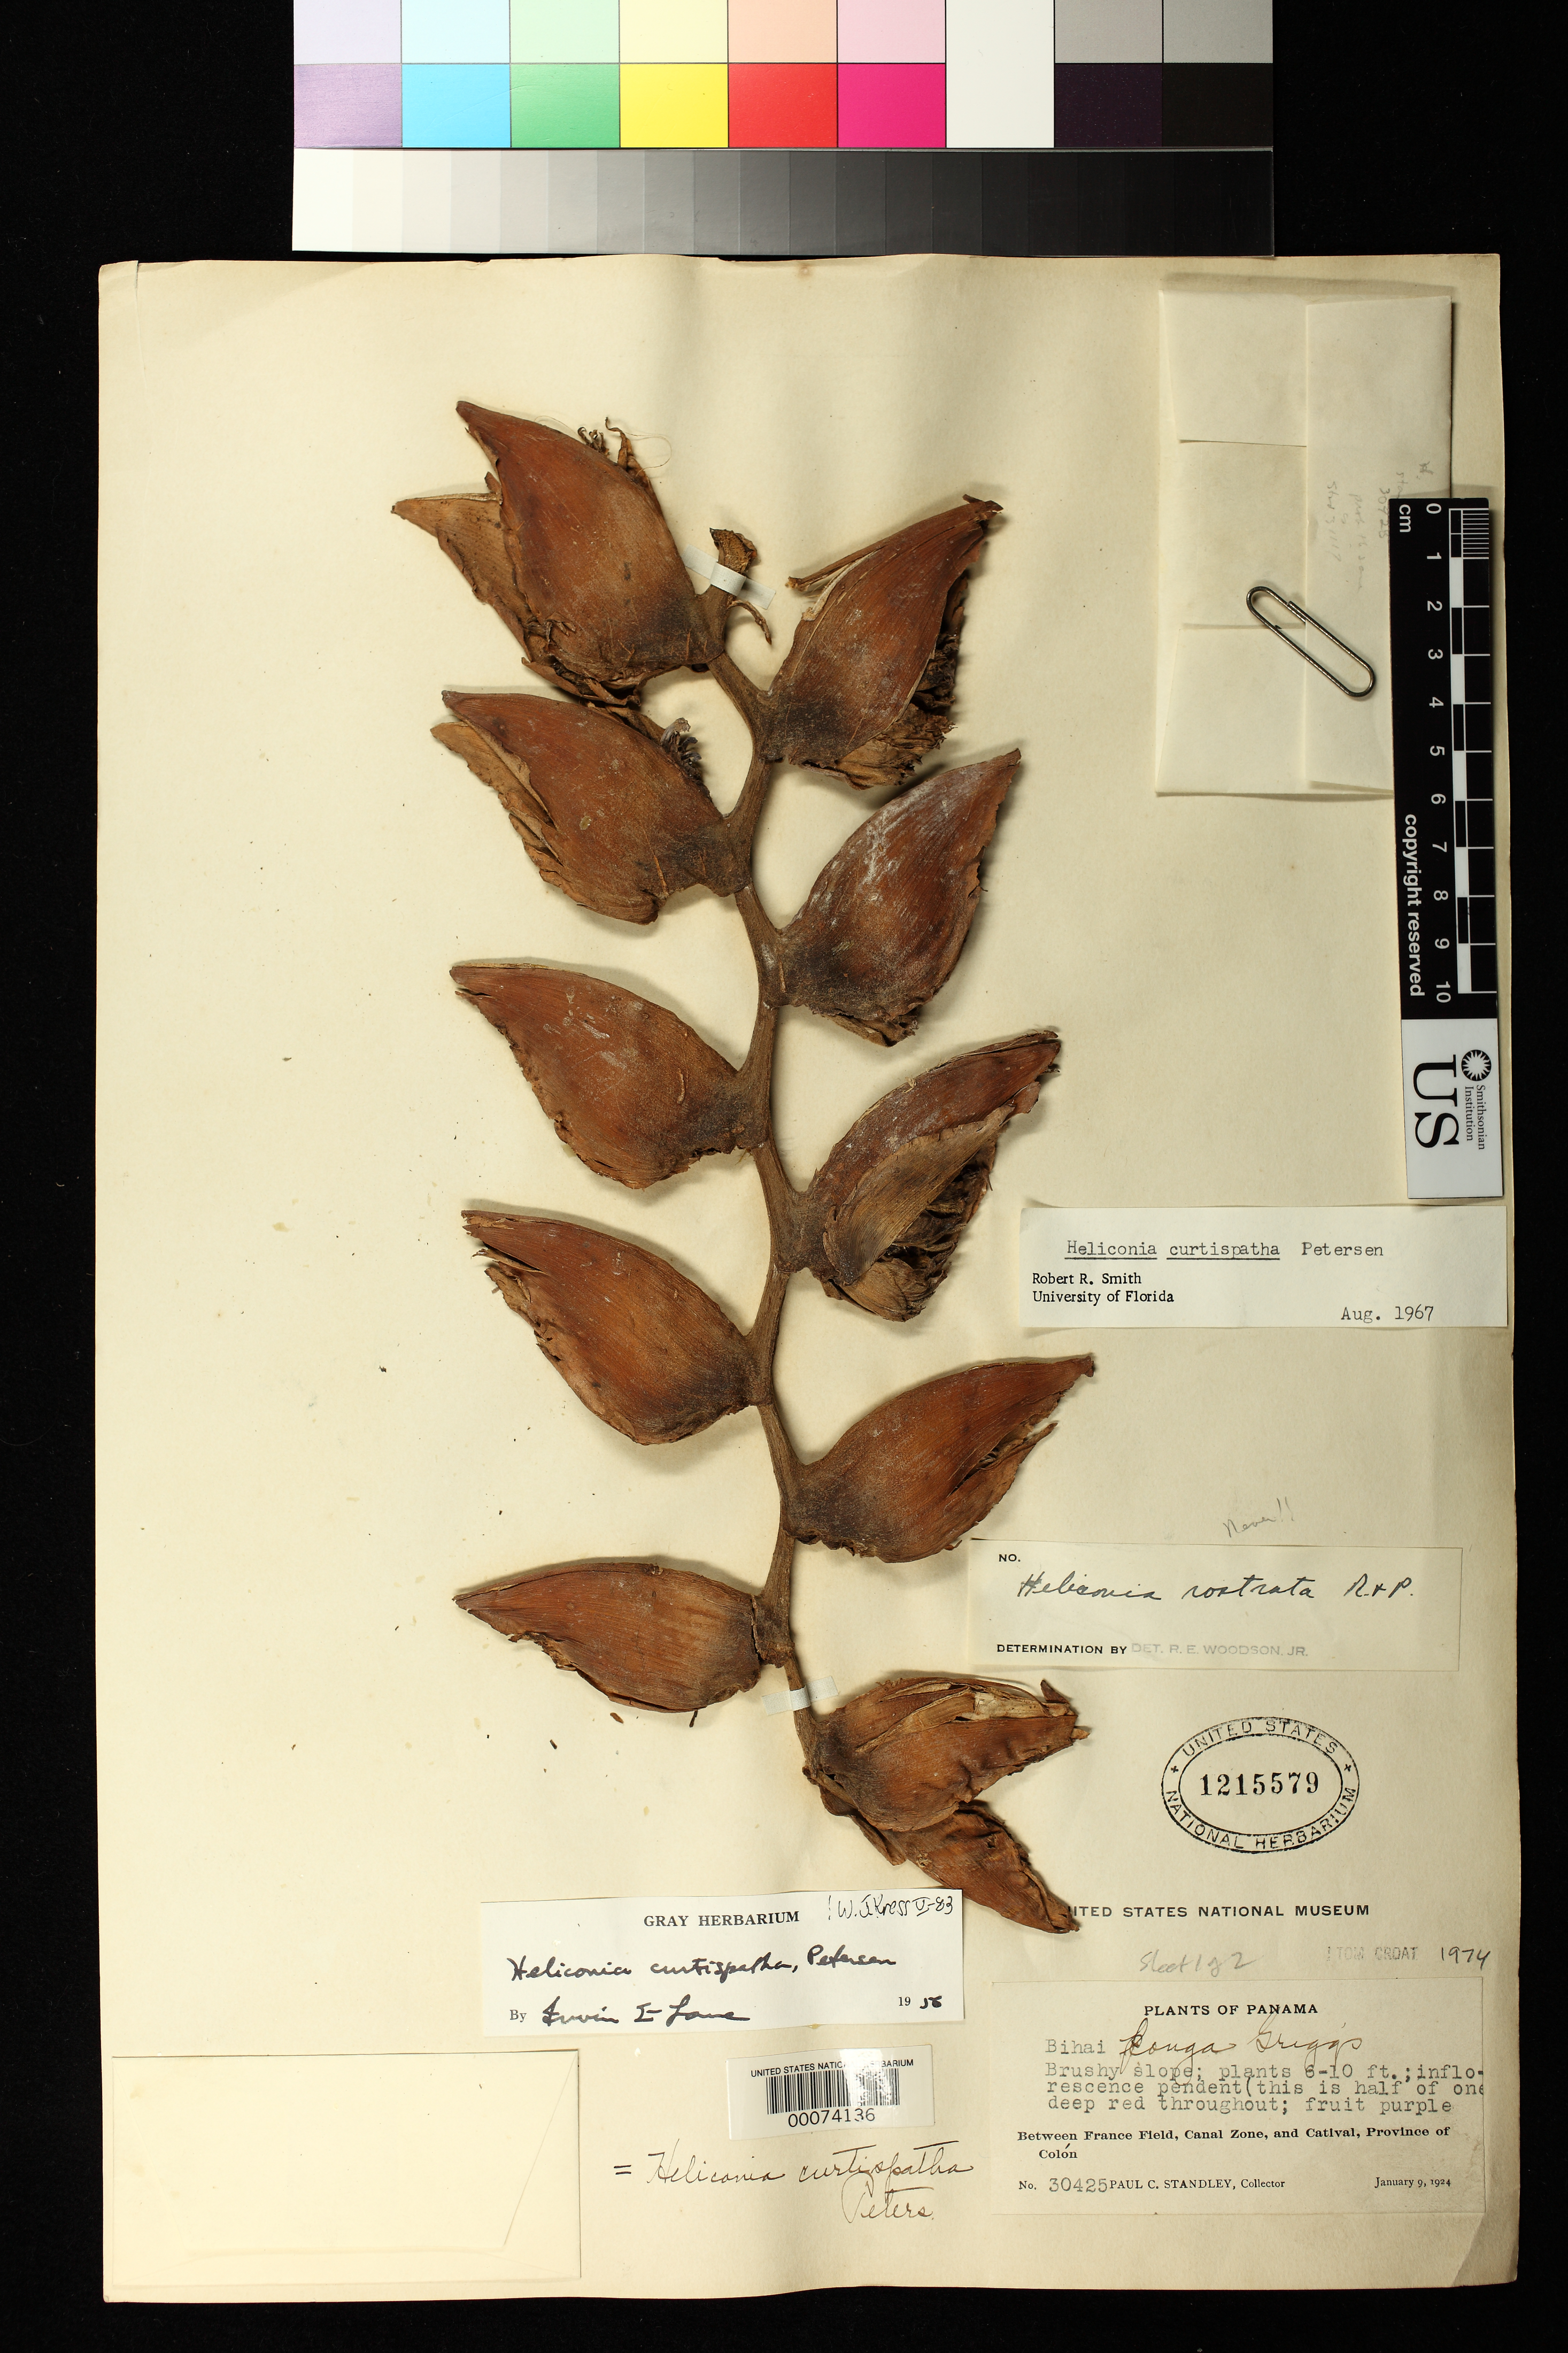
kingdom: Plantae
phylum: Tracheophyta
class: Liliopsida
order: Zingiberales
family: Heliconiaceae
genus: Heliconia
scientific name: Heliconia curtispatha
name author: Petersen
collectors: P. C. Standley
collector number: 30425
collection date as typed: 09 Jan 1924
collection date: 1924-01-09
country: Panama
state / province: Colón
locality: Between France Field, Canal Zone, and Catival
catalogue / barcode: US 1215579